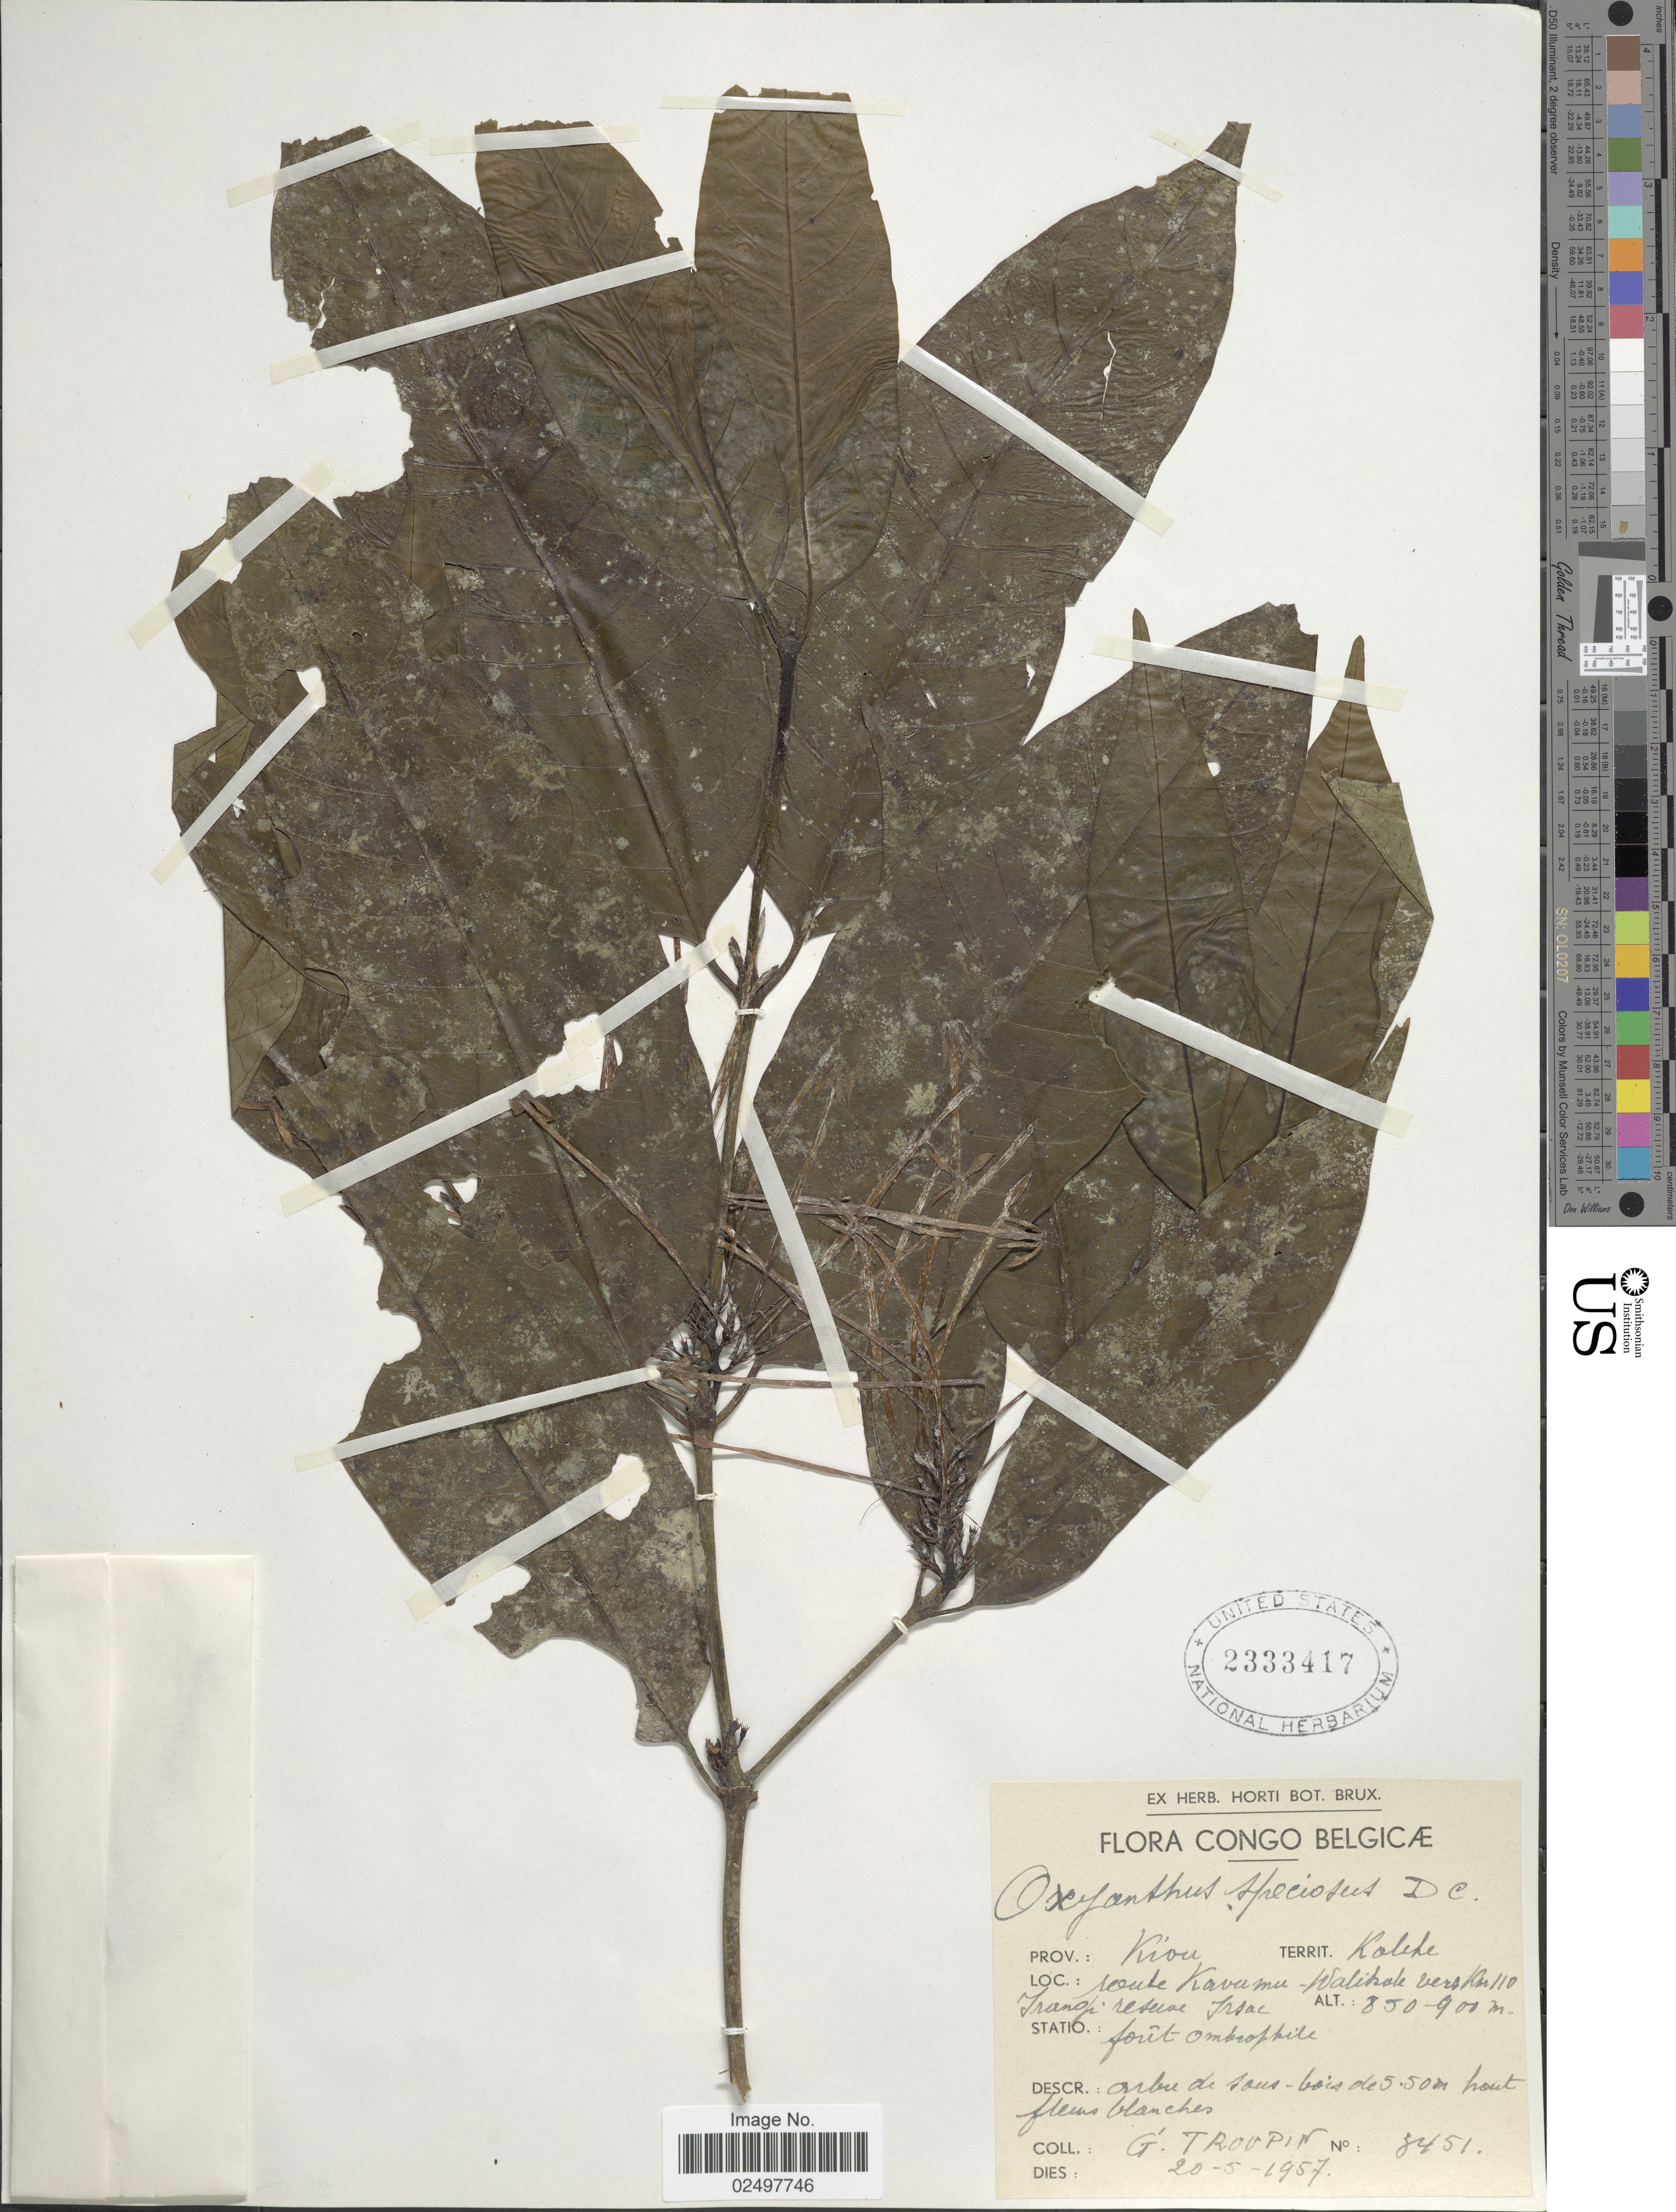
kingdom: Plantae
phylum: Tracheophyta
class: Magnoliopsida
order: Gentianales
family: Rubiaceae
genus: Oxyanthus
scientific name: Oxyanthus speciosus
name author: DC.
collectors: G. Troupin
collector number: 3451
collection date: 1957-05-20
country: Congo, Democratic Republic of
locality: Congo Belgicae. Prov.: Kivu, Territ. Kalehe, route Kavumu - Walikale vers km 110, Irangi reserve Irsac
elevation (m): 850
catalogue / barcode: US 2333417